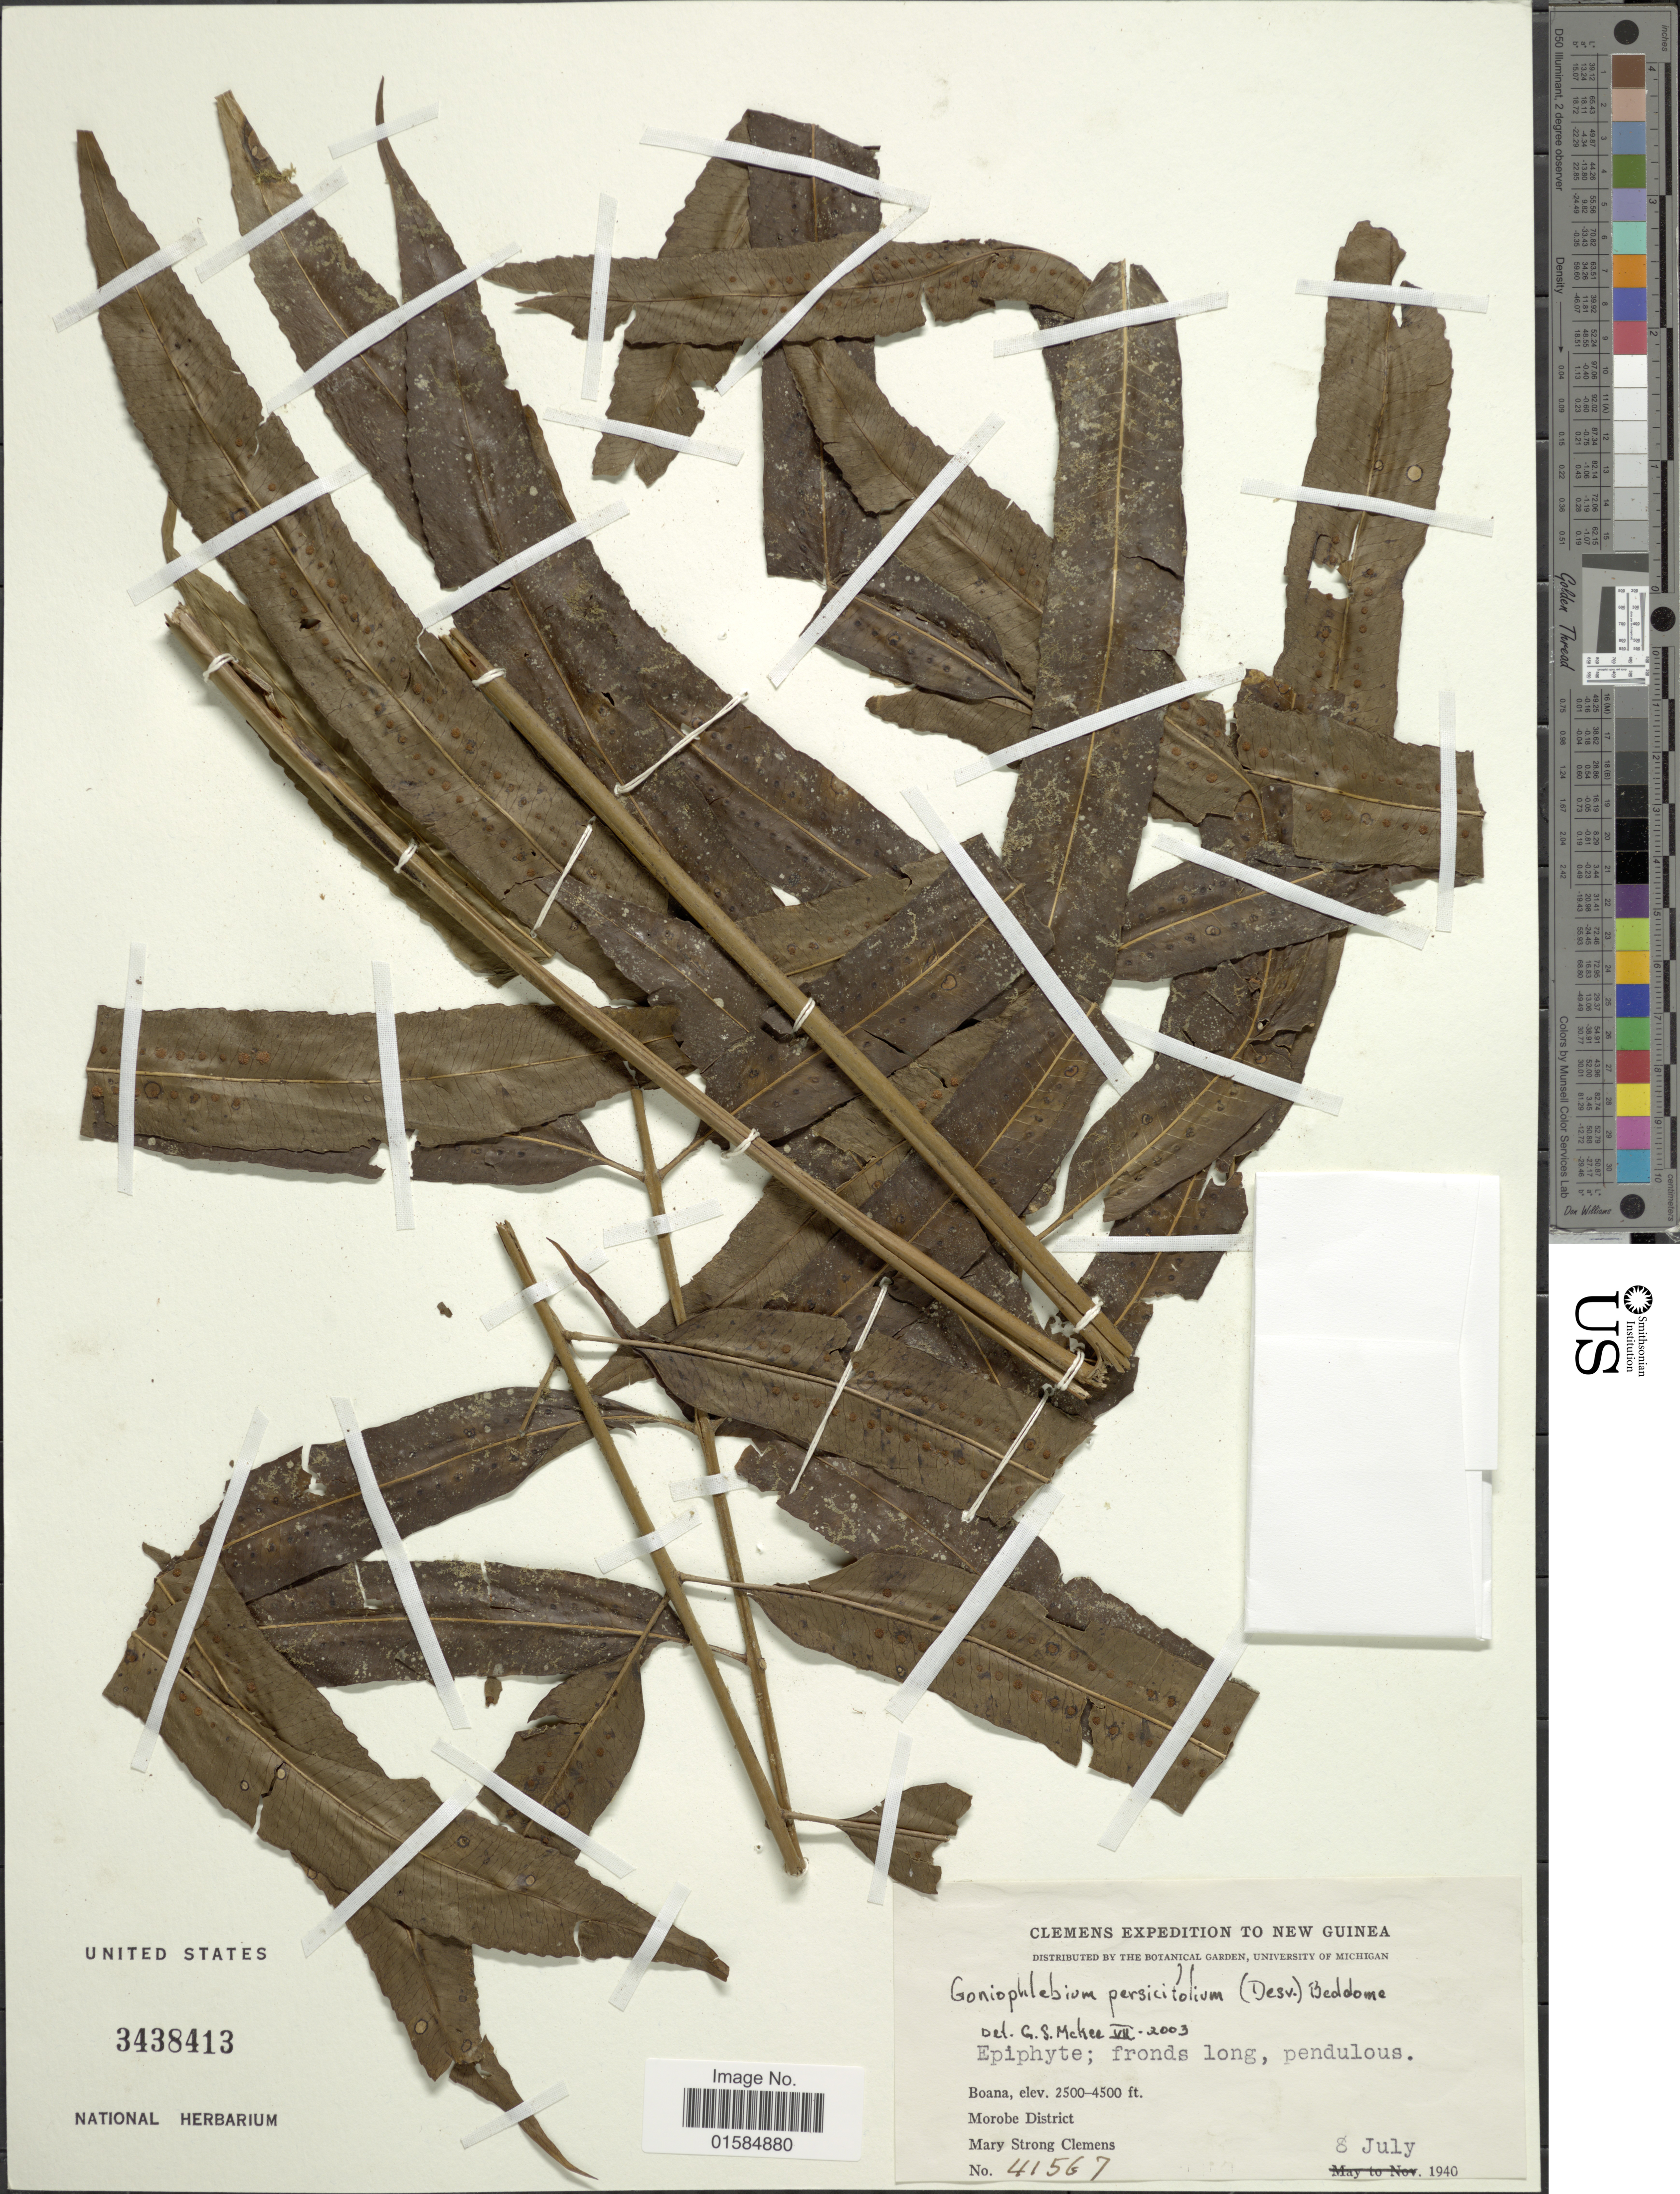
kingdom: Plantae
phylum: Tracheophyta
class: Polypodiopsida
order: Polypodiales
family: Polypodiaceae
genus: Goniophlebium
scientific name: Goniophlebium persicifolium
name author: (Desv.) Bedd.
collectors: M. S. Clemens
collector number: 41567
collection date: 1940-07-08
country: Papua New Guinea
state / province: Morobe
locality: New Guinea, Boana, Morobe District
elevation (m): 762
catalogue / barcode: US 3438413